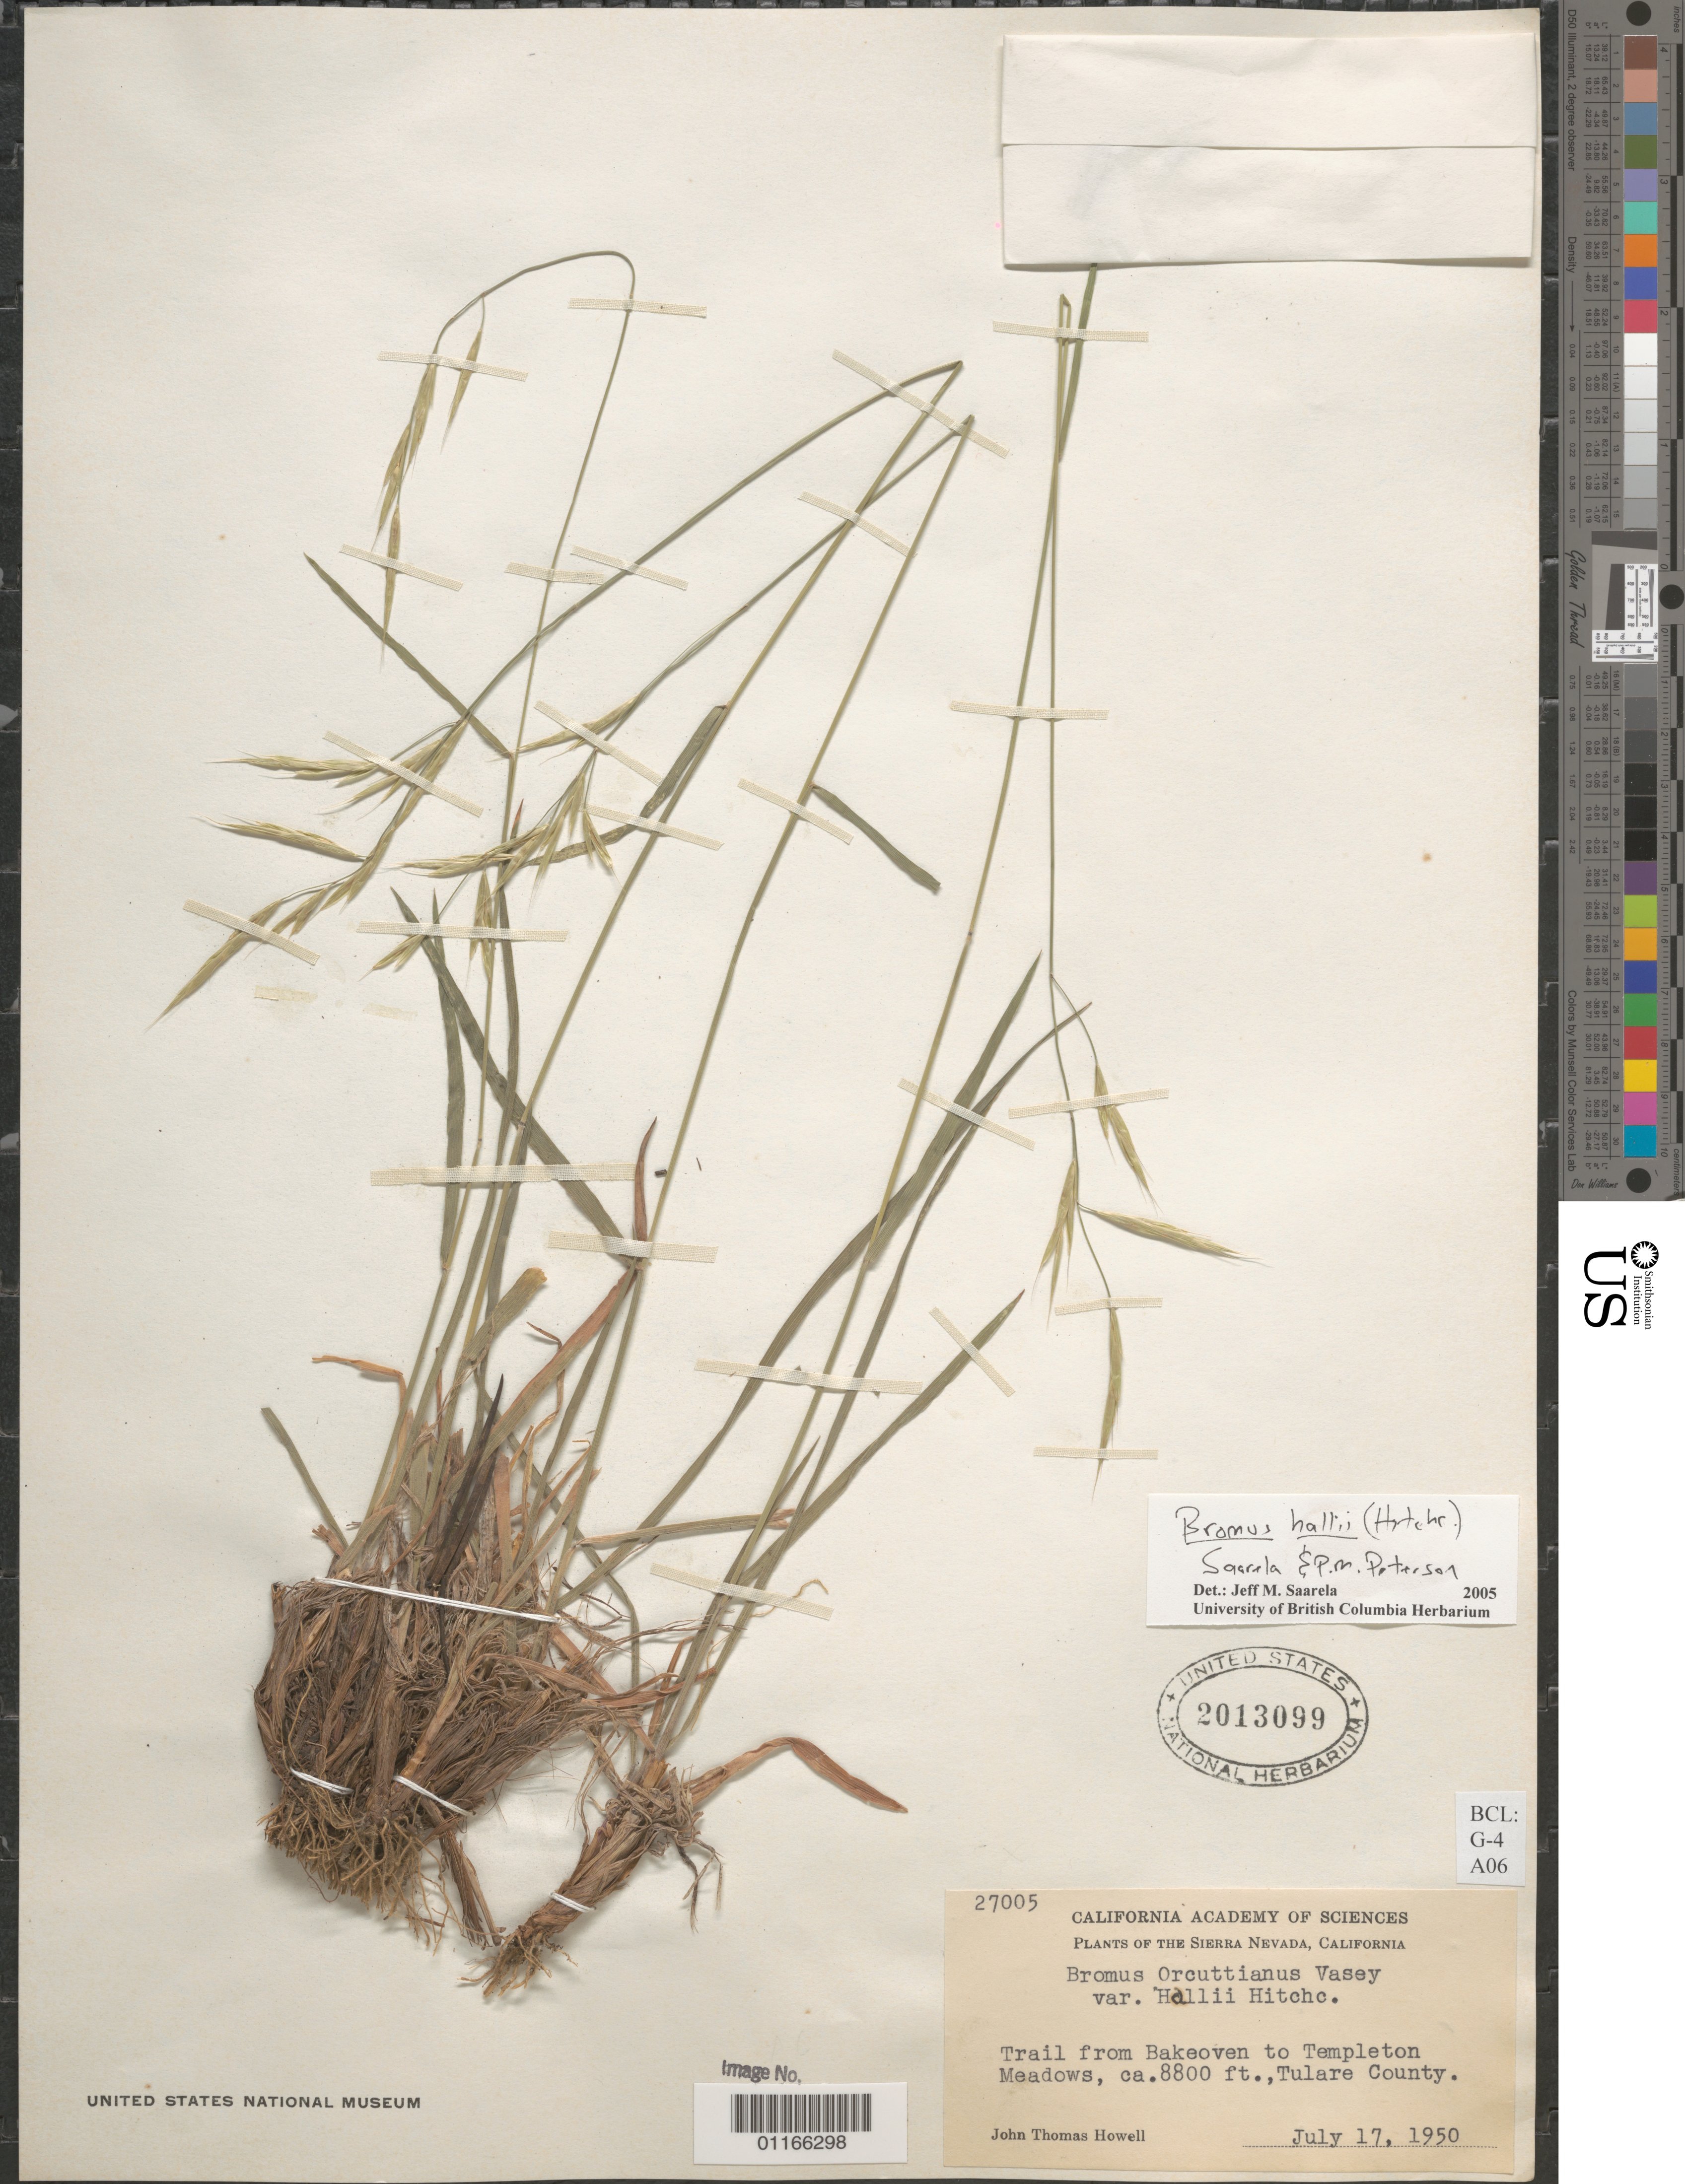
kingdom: Plantae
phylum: Tracheophyta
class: Liliopsida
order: Poales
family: Poaceae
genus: Bromus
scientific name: Bromus hallii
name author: (Hitchc.) Saarela & P.M. Peterson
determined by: Saarela, J. M., (CAN), Canadian Museum of Nature (CANADA)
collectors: J. T. Howell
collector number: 27005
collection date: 1950-07-17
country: United States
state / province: California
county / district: Tulare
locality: Trail from Bakeoven to Templeton Meadows.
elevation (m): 2682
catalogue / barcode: US 2013099